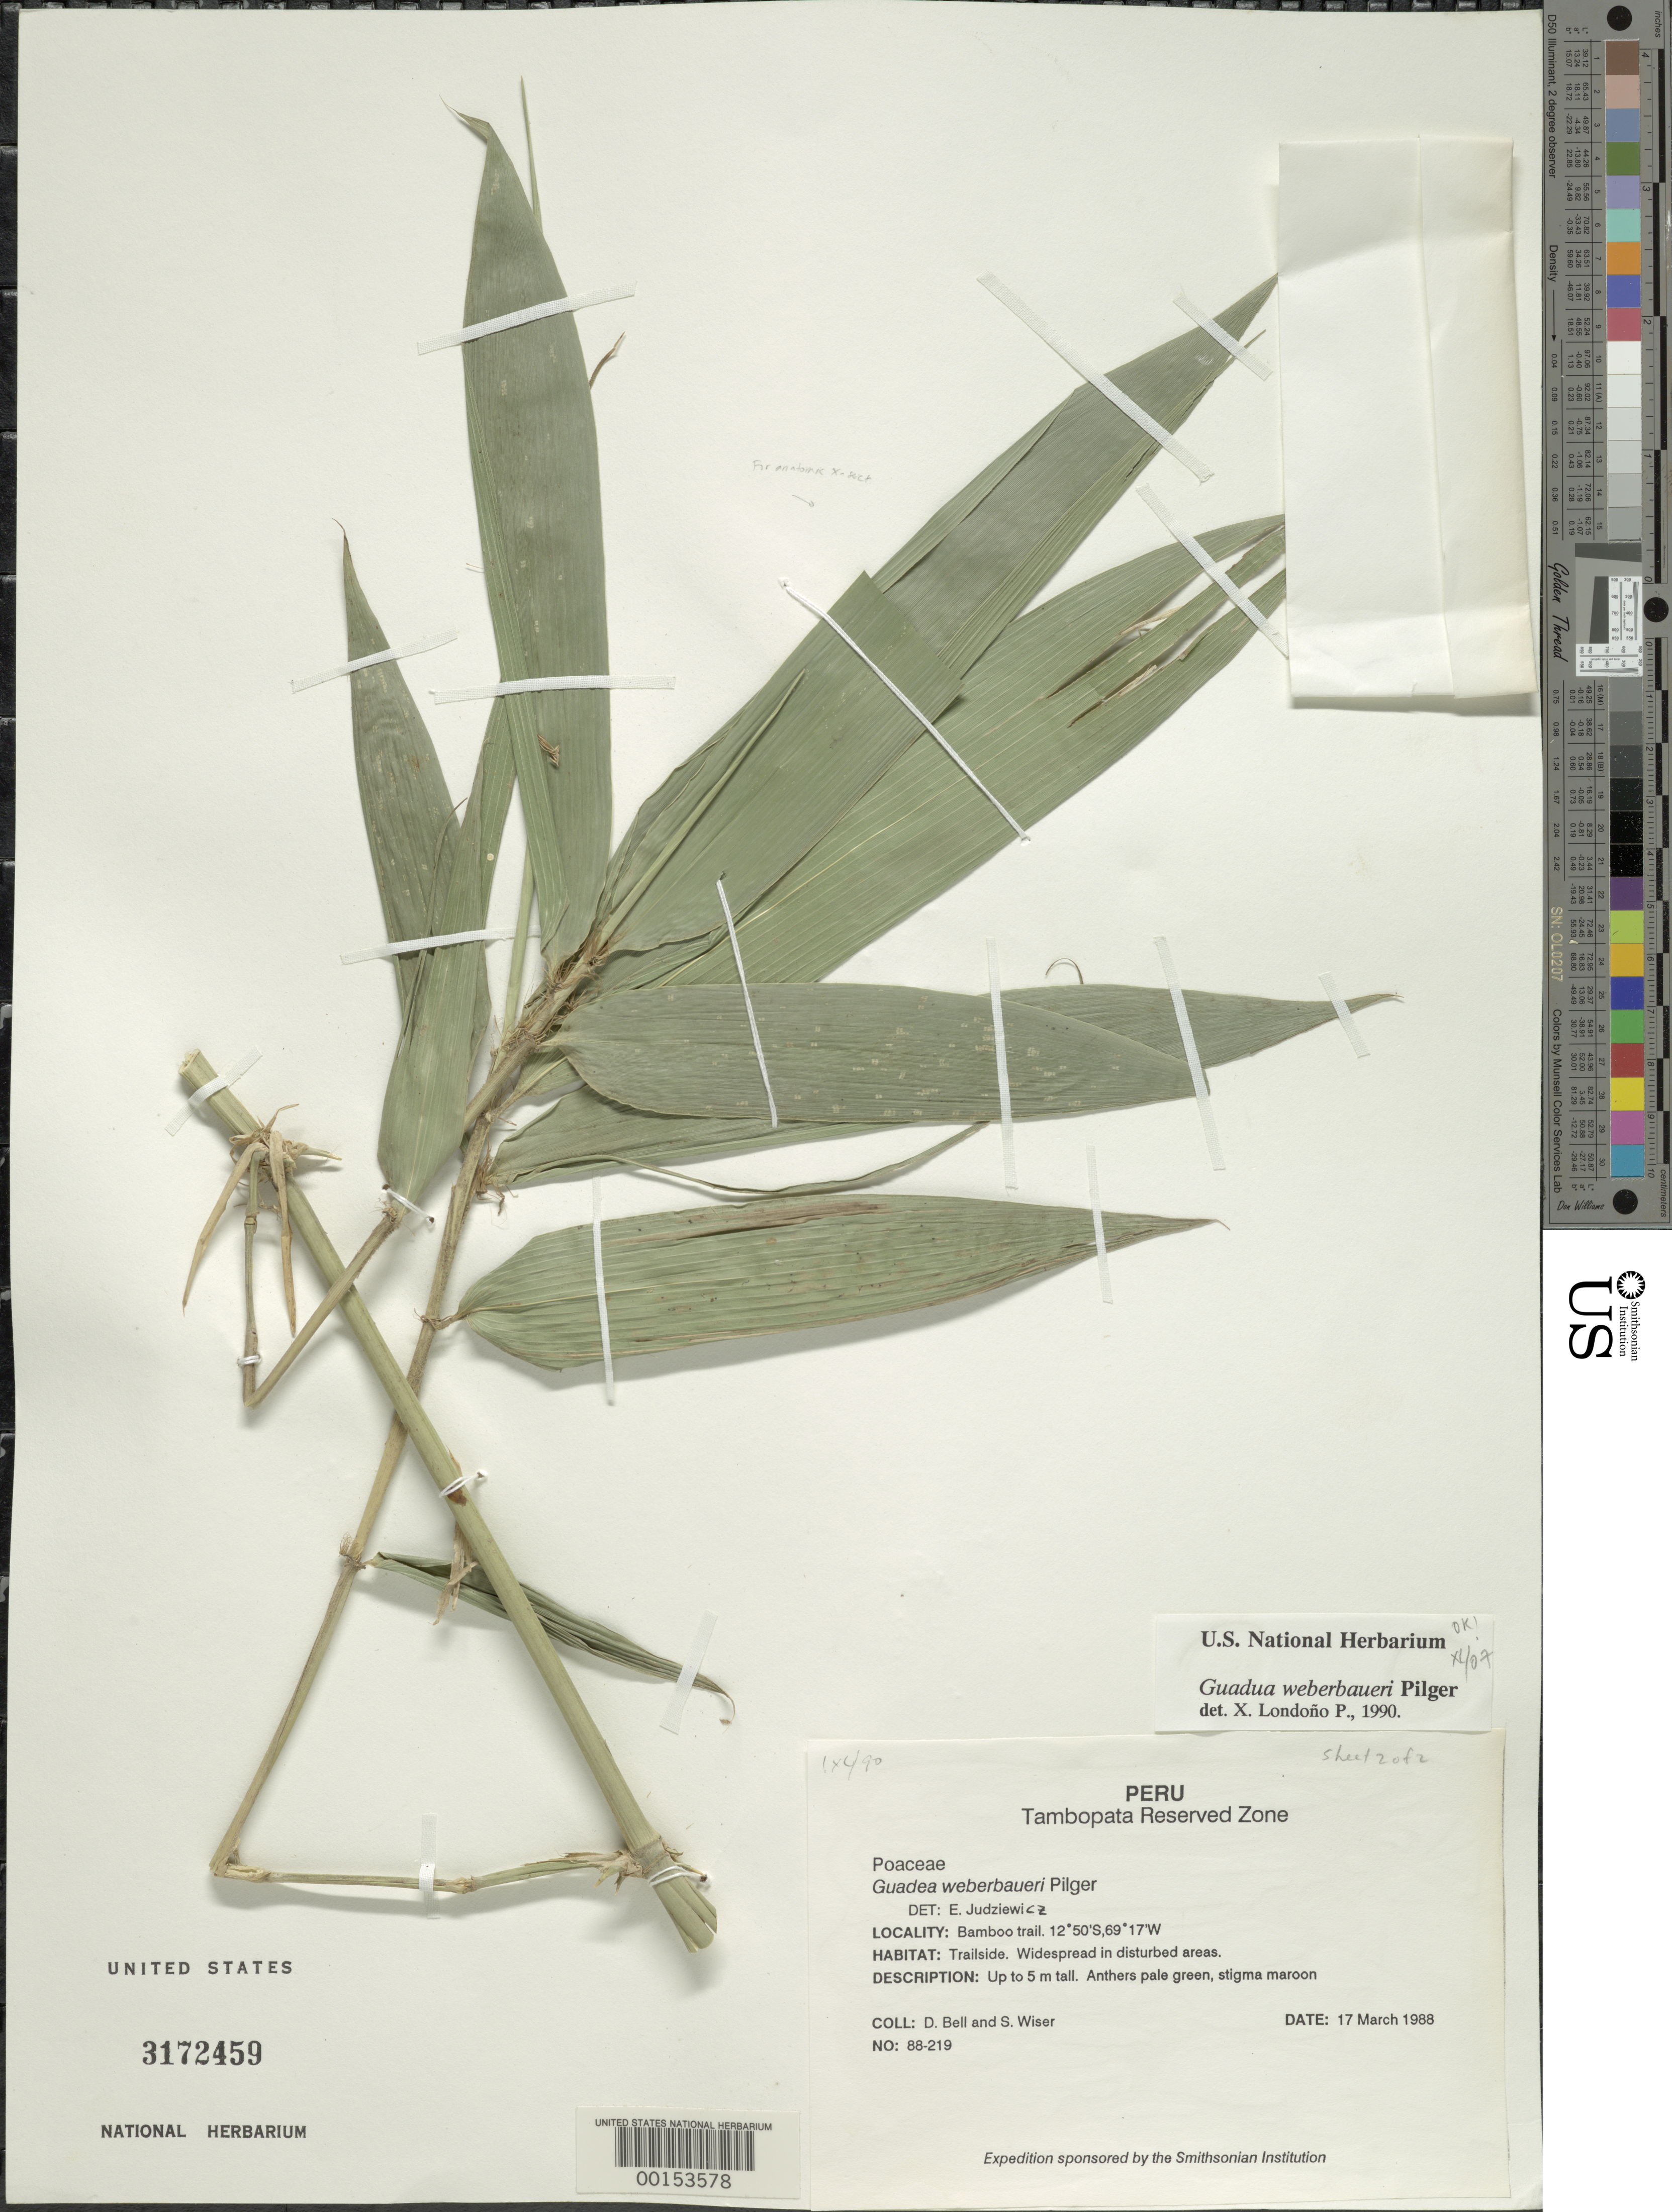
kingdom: Plantae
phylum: Tracheophyta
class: Liliopsida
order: Poales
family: Poaceae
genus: Guadua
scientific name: Guadua weberbaueri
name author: Pilg.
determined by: Londoño, X., (TULV), Jardin Botanico "Juan Maria Cespedes"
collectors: D. A. Bell & S. Wiser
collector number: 88-219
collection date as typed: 17 Mar 1988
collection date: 1988-03-17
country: Peru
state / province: Madre de Dios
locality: Tambopata reserved zone, bamboo trail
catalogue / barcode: US 3172459